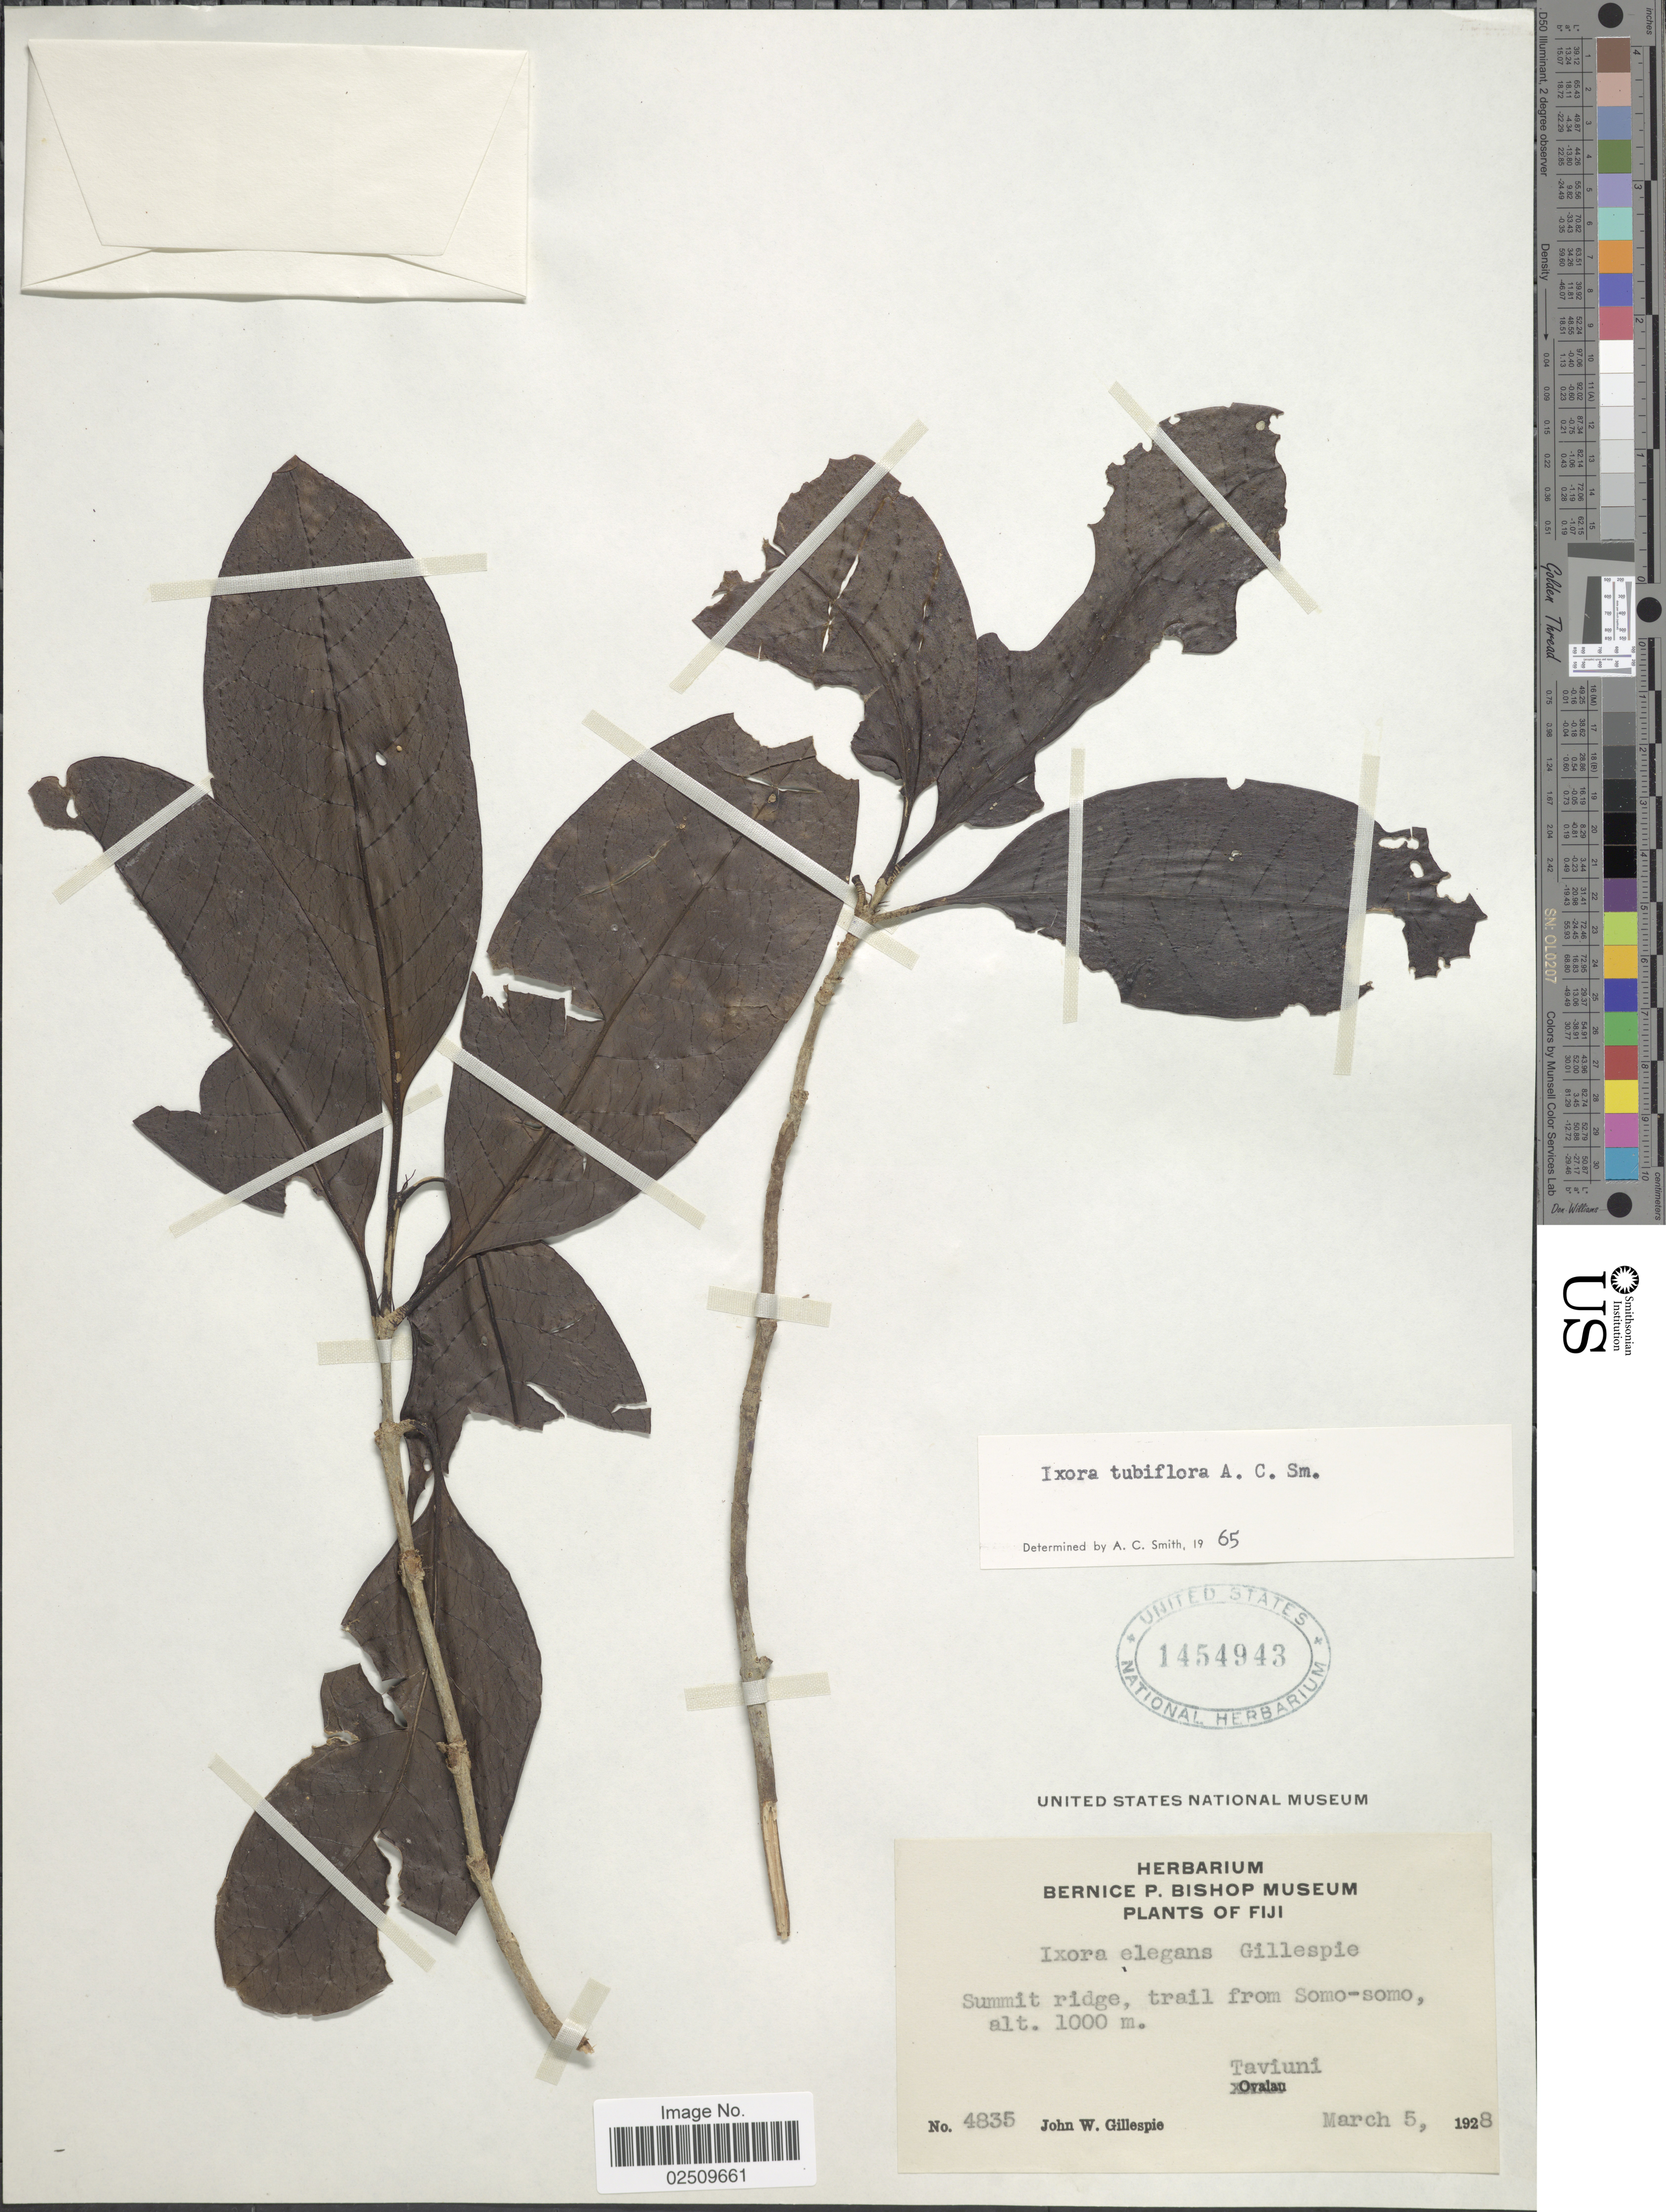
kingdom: Plantae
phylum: Tracheophyta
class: Magnoliopsida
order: Gentianales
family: Rubiaceae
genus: Ixora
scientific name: Ixora tubiflora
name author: A.C. Sm.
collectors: J. W. Gillespie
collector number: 4835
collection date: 1928-03-05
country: Fiji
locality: Summit ridge, trail from Somo-somo, Taviuni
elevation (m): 1000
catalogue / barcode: US 1454943